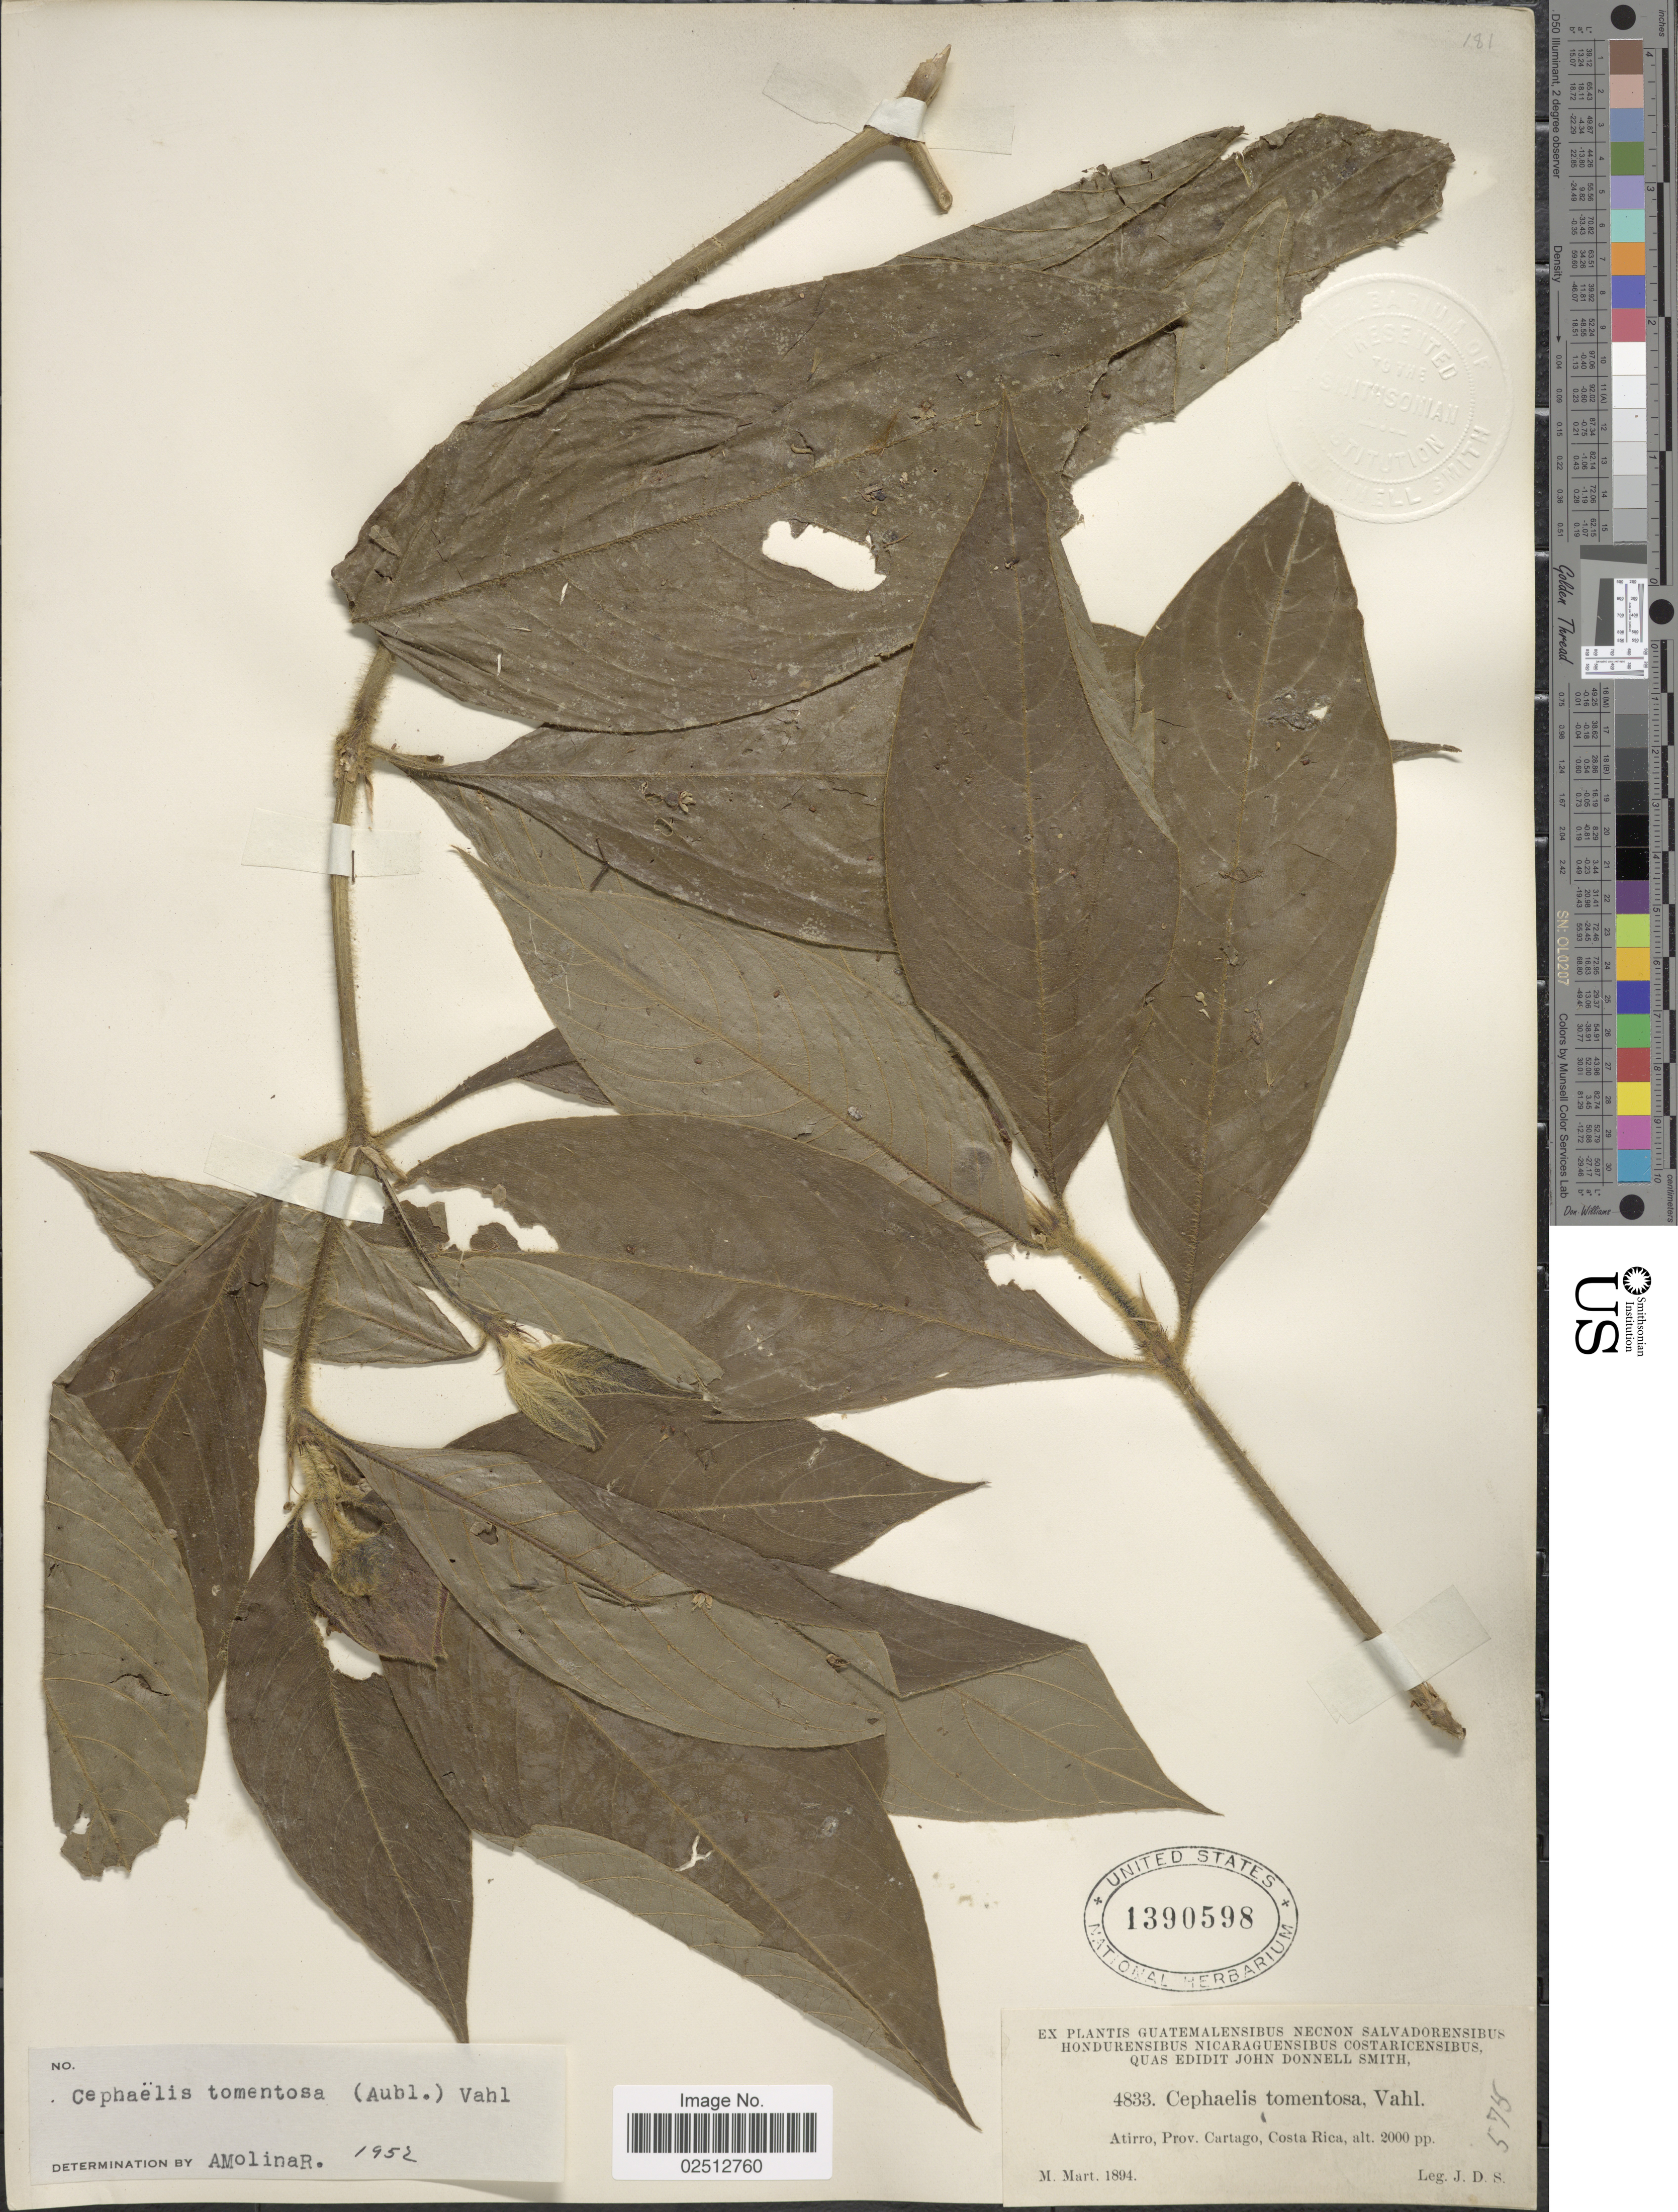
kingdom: Plantae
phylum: Tracheophyta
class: Magnoliopsida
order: Gentianales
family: Rubiaceae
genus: Psychotria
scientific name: Psychotria poeppigiana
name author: Müll. Arg.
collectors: J. Donnell Smith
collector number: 4833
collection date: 1894-03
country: Costa Rica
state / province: Cartago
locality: Atirro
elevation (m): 610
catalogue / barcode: US 1390598